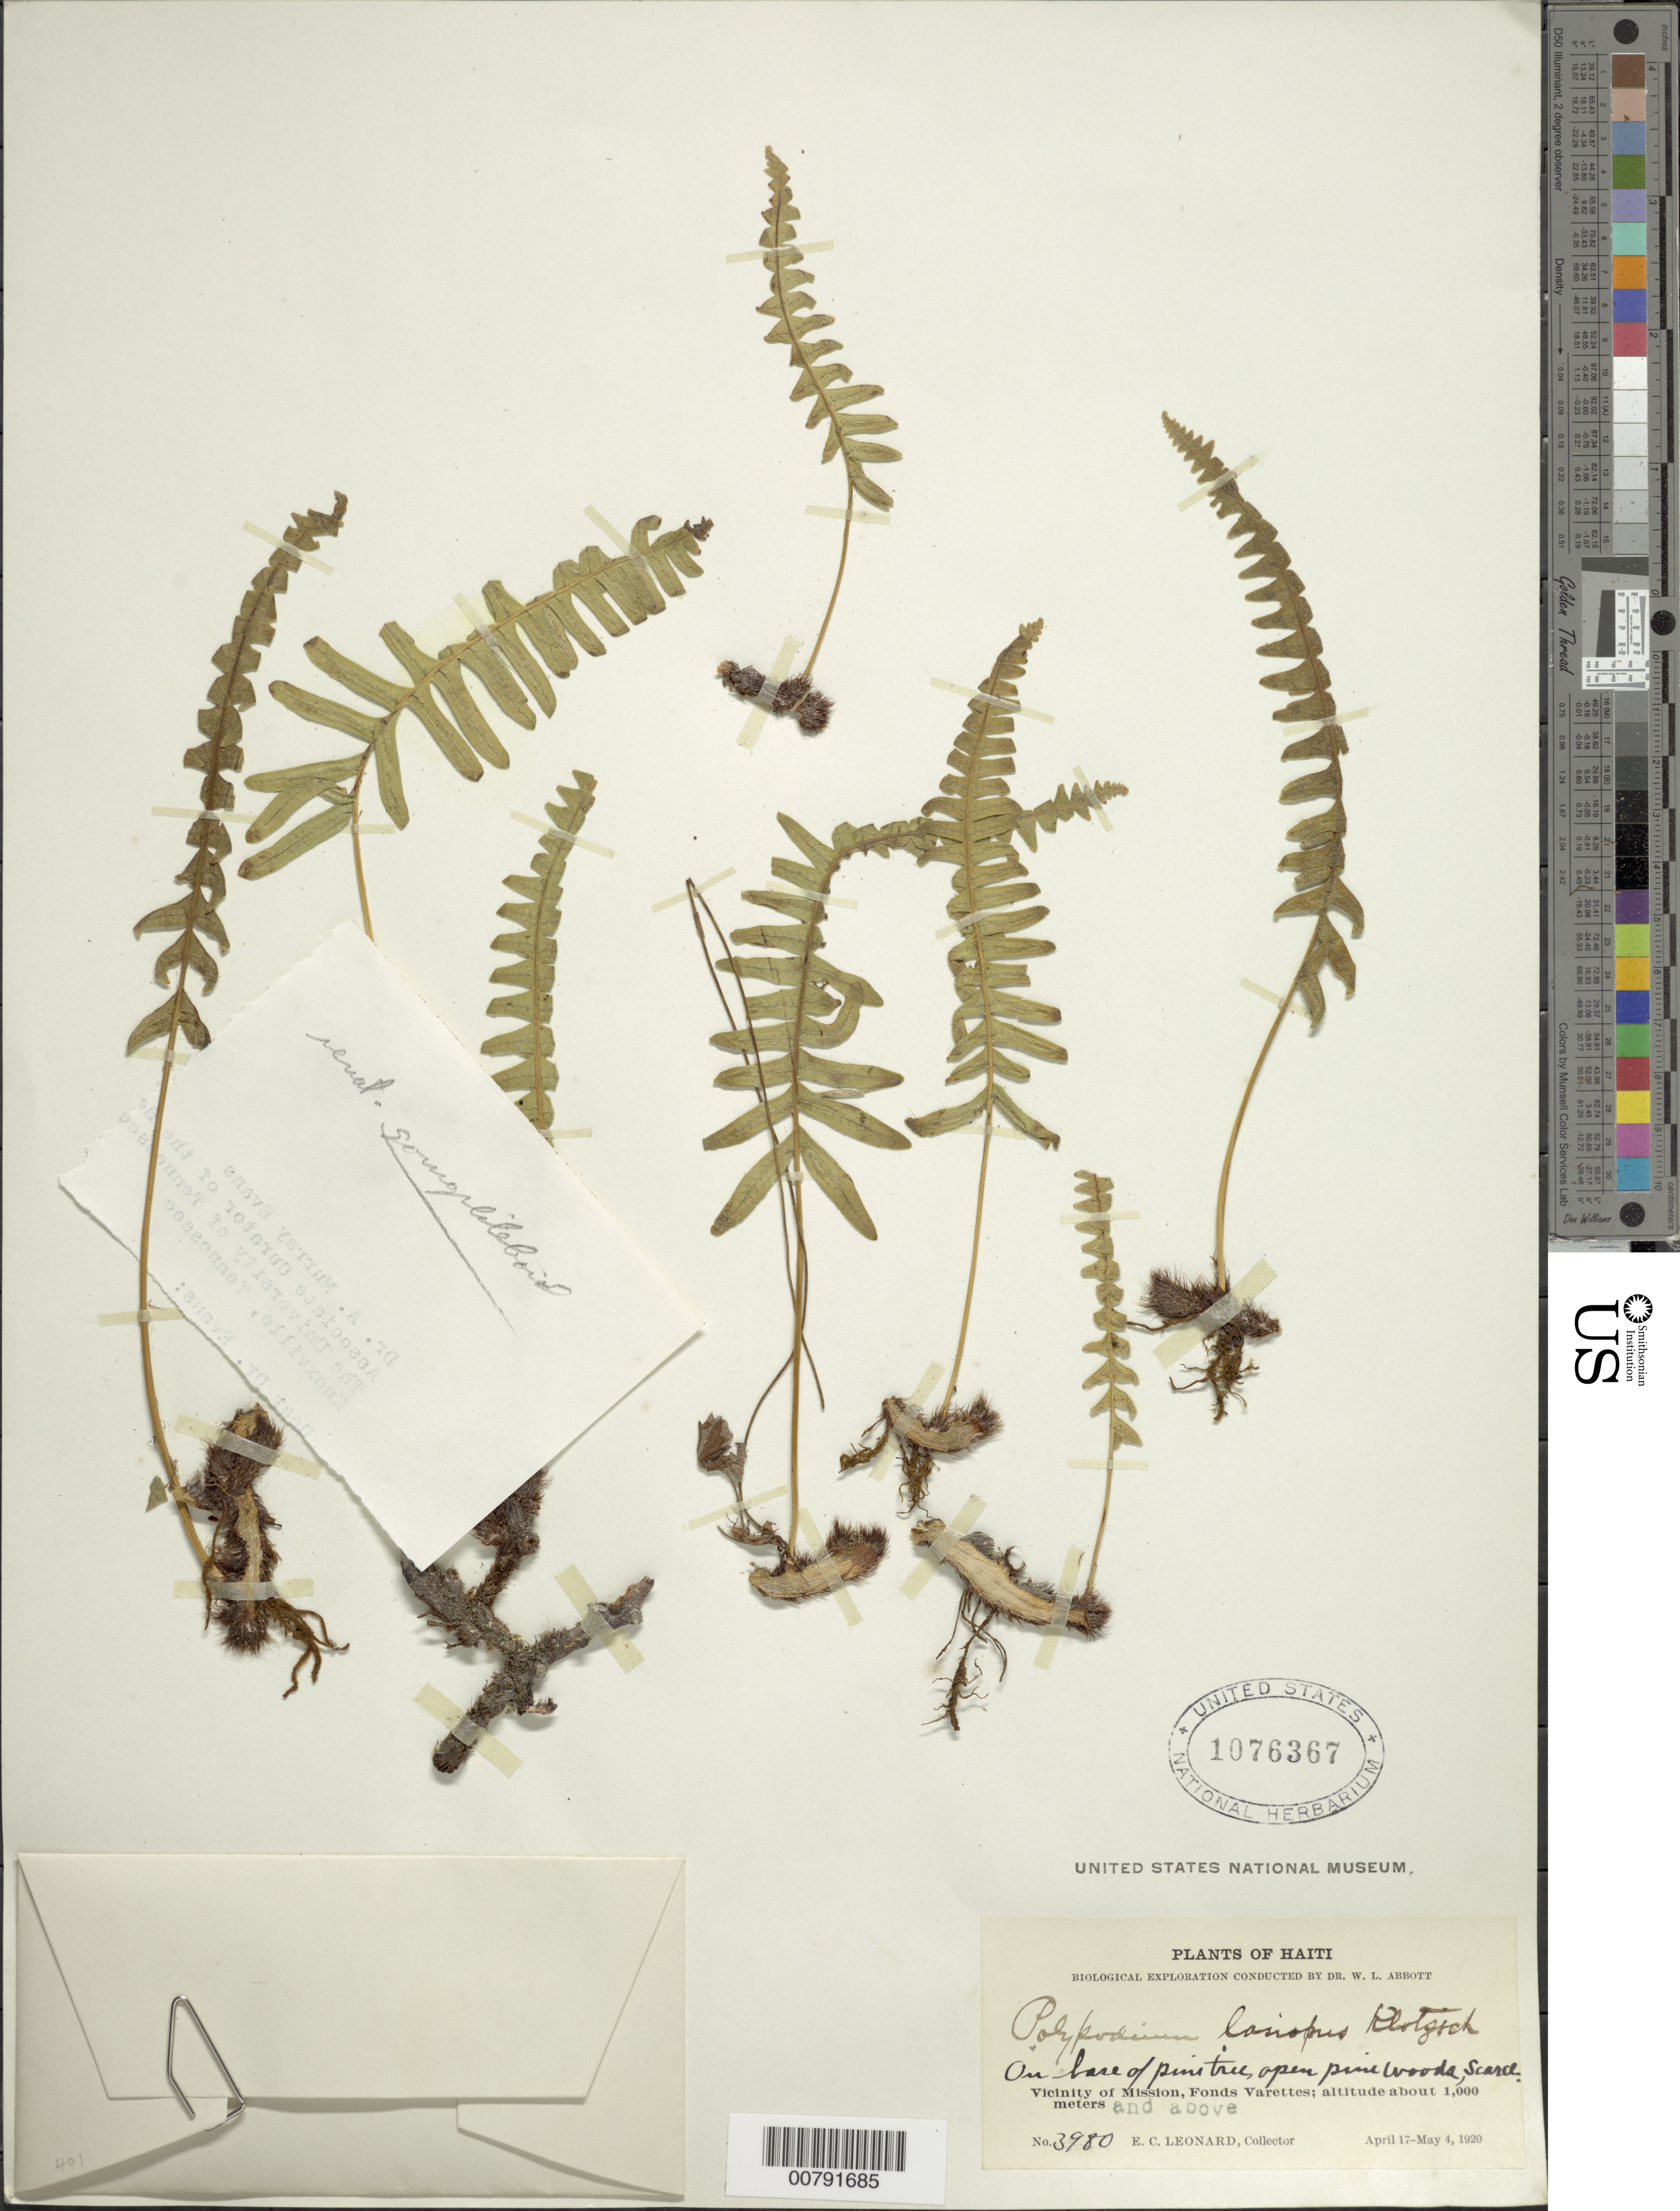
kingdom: Plantae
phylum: Tracheophyta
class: Polypodiopsida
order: Polypodiales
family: Polypodiaceae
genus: Serpocaulon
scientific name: Serpocaulon lasiopus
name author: (Klotzsch) A.R. Sm.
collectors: E. C. Leonard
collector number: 3980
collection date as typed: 17 Apr 1920 04 May 1920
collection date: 1920-04-17/1920-05-04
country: Haiti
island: Hispaniola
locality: Mission vicinity, Fonds Varettes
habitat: On base of pine tree, open pine woods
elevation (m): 1000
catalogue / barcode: US 1076367